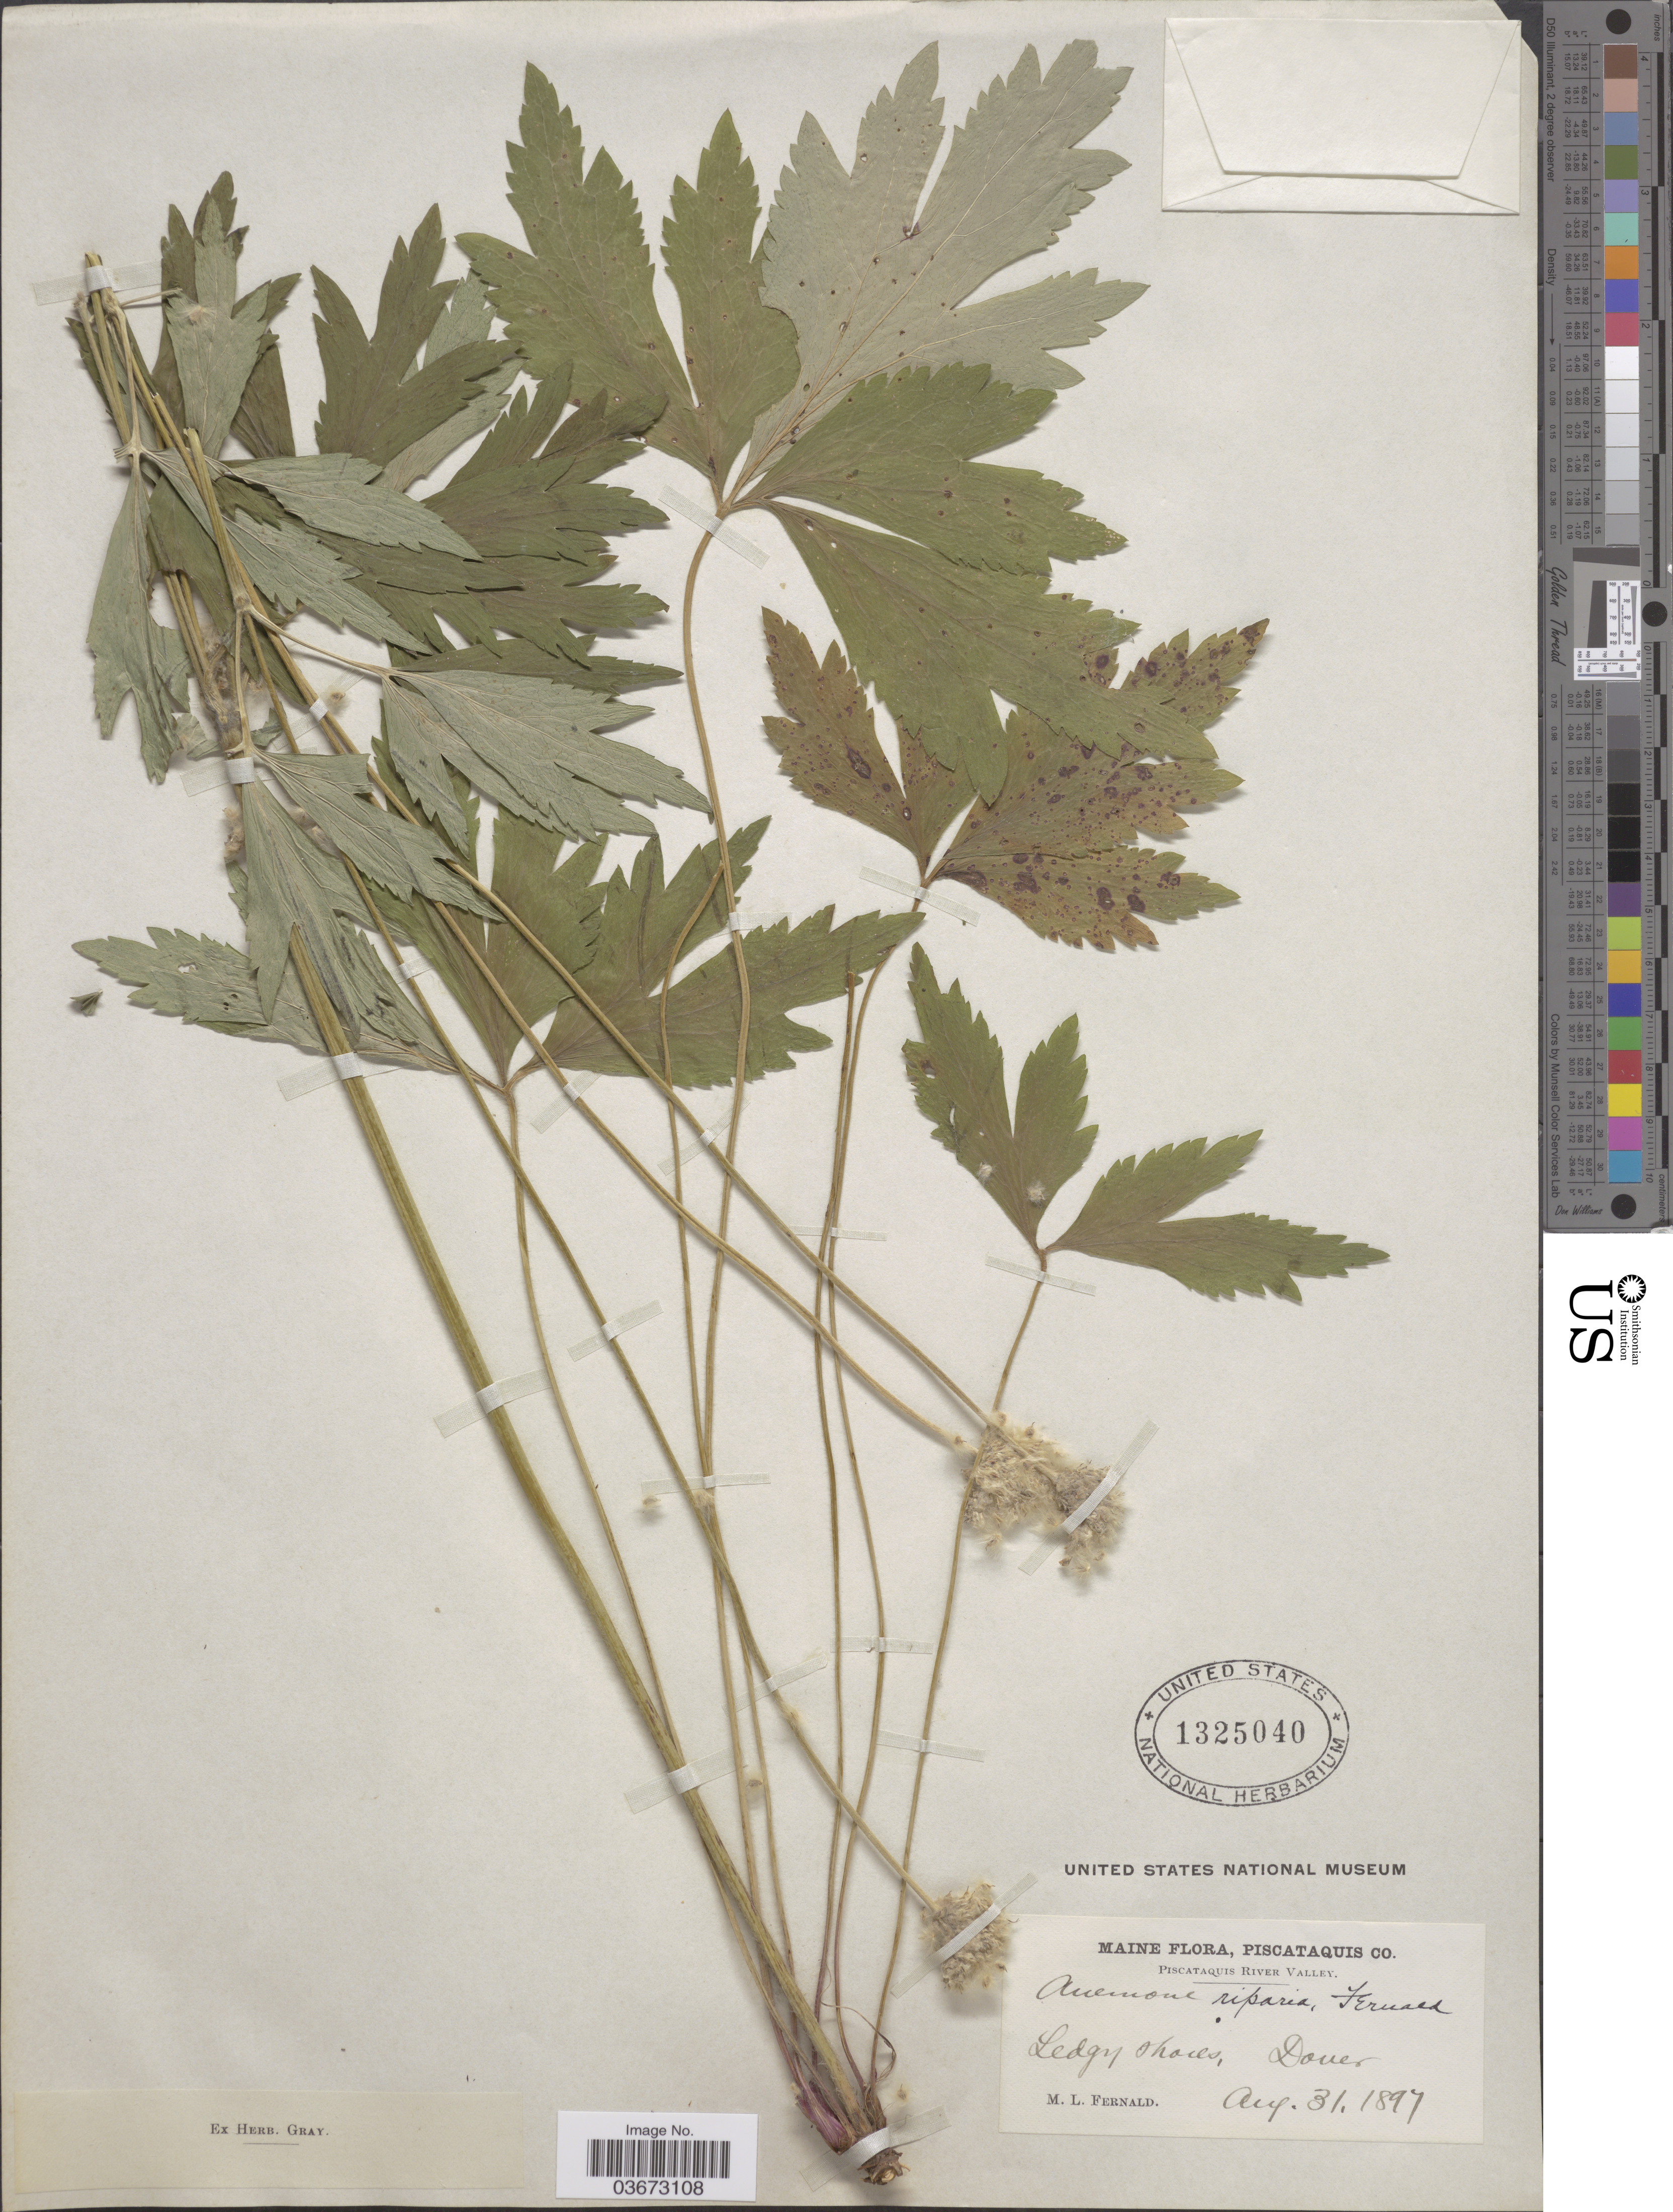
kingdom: Plantae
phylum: Tracheophyta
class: Magnoliopsida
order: Ranunculales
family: Ranunculaceae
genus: Anemone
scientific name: Anemone riparia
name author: Fernald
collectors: M. L. Fernald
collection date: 1897-08-31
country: United States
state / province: Maine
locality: Piscataquis Co. Piscataquis River Valley. Ledgy shores, Dover.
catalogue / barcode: US 1325040